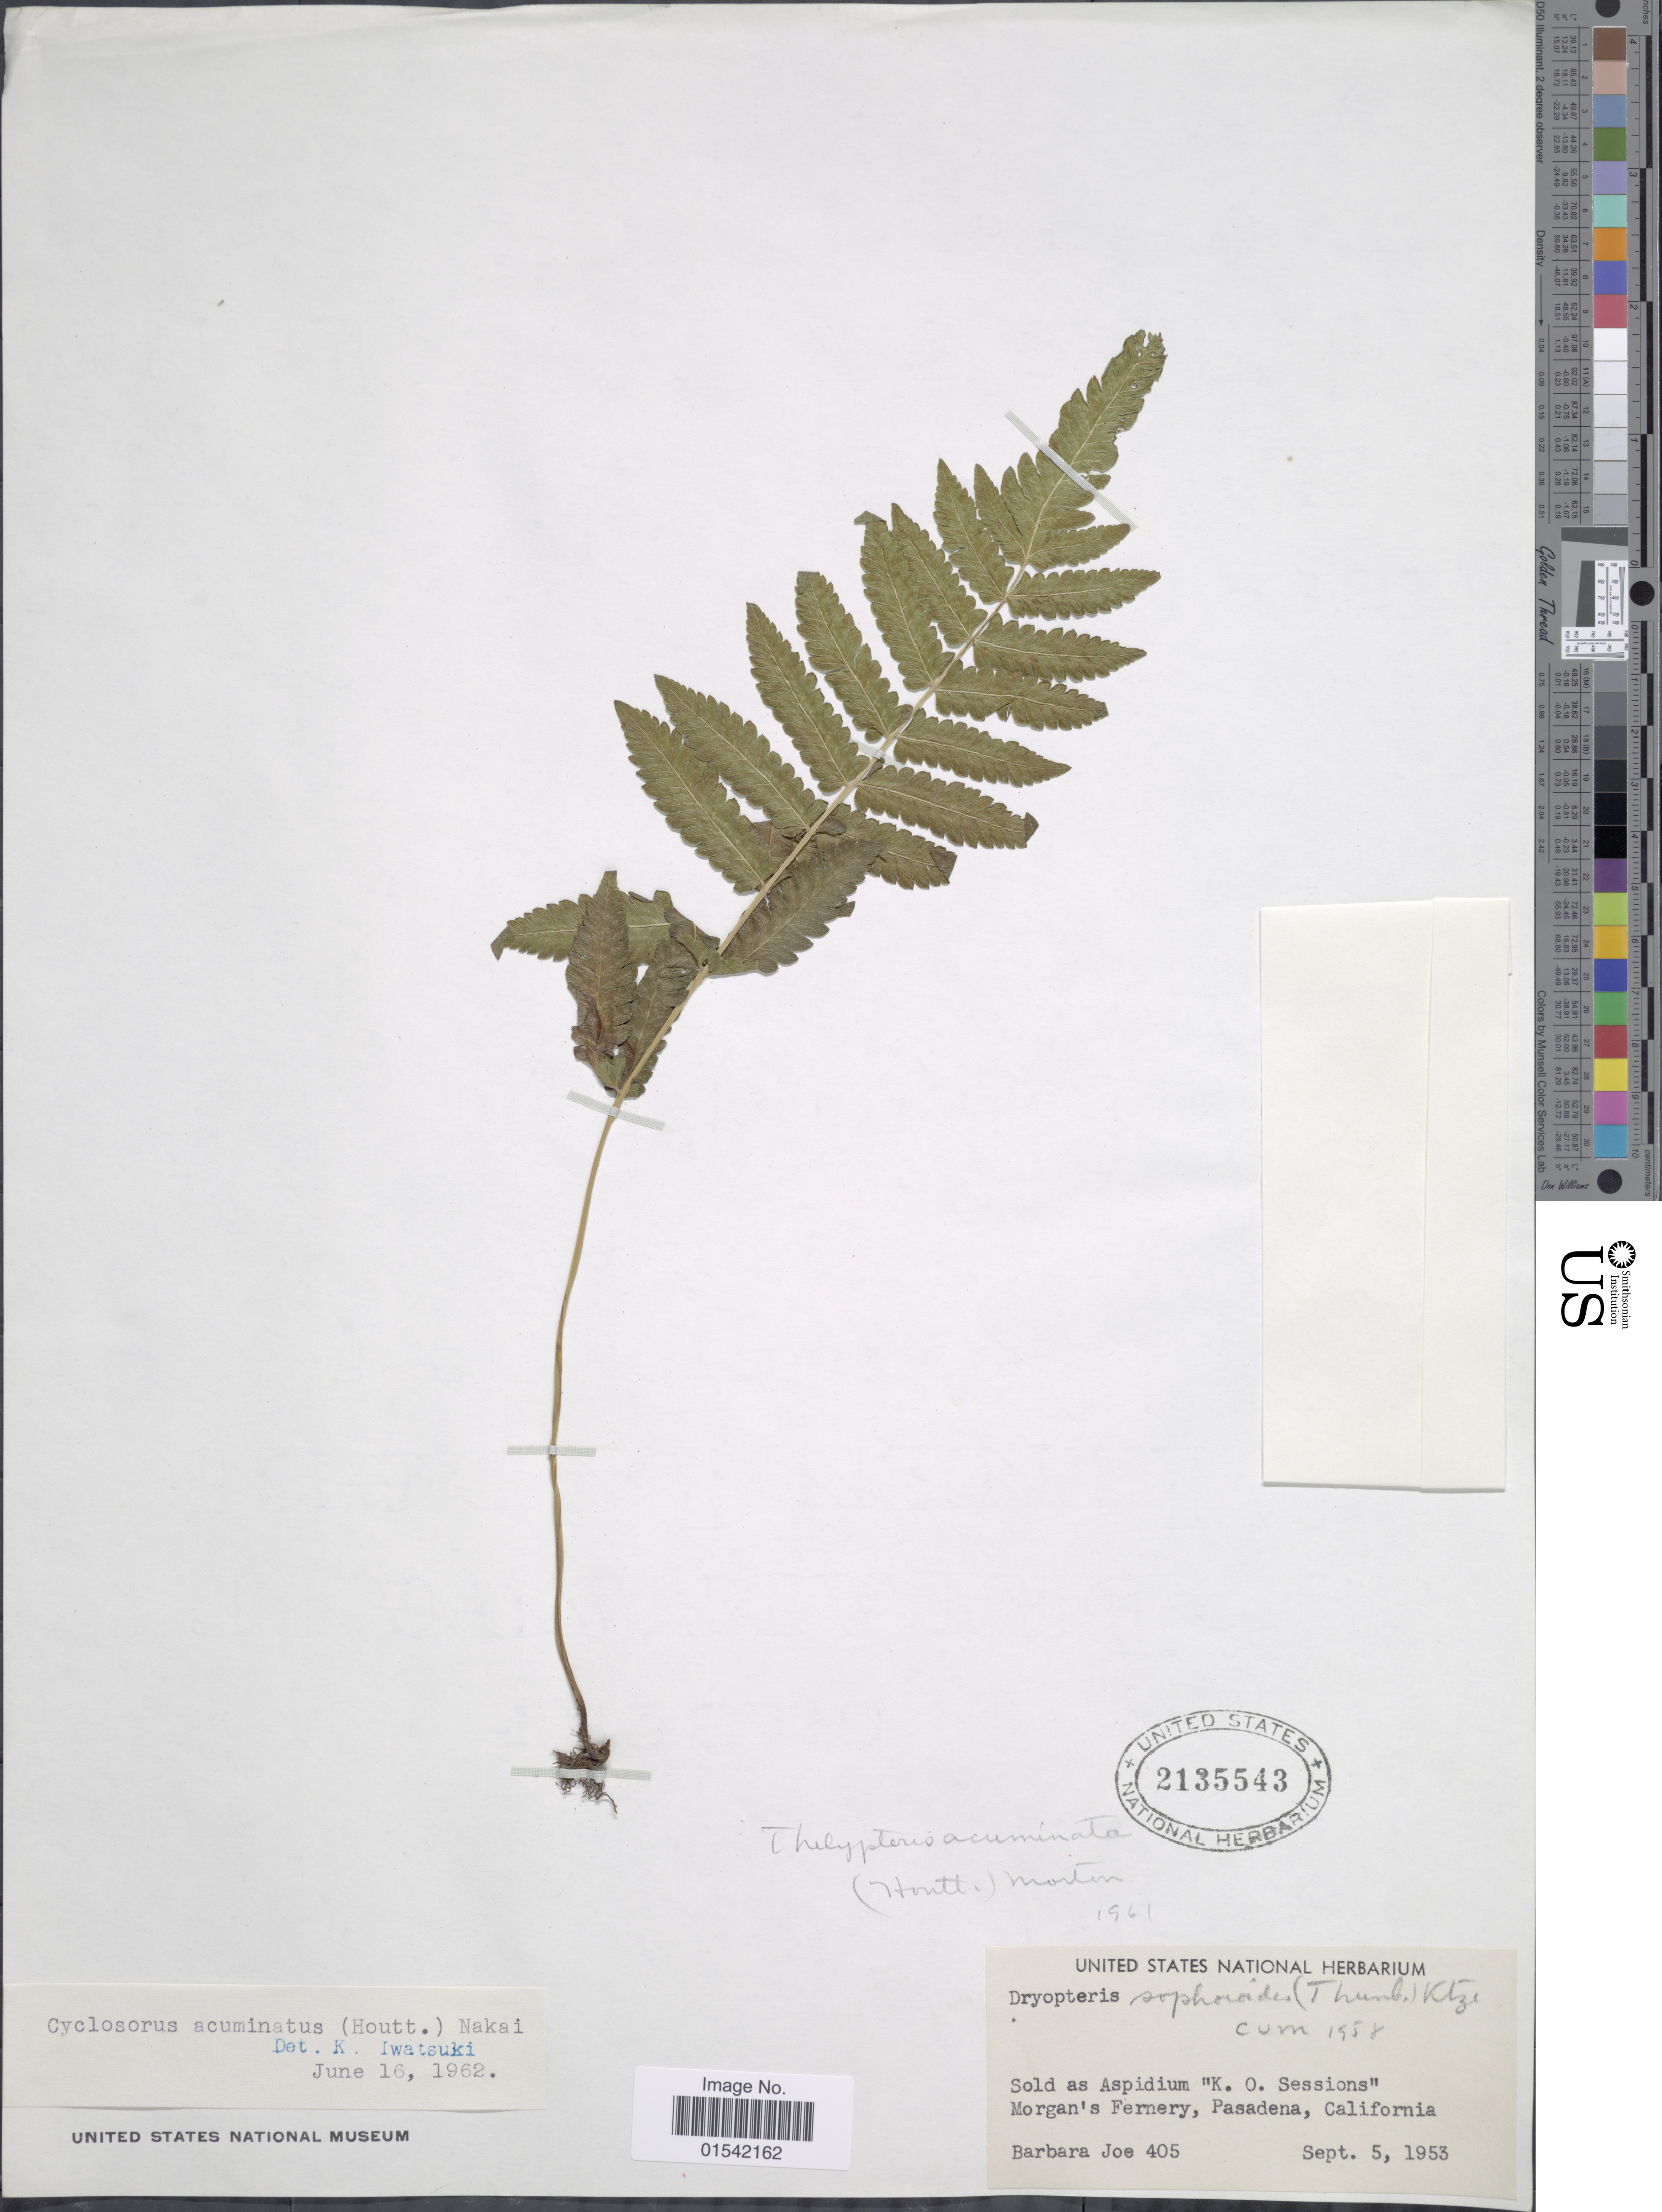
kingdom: Plantae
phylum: Tracheophyta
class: Polypodiopsida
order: Polypodiales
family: Thelypteridaceae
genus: Cyclosorus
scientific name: Cyclosorus acuminatus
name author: (Houtt.) Nakai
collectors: B. Joe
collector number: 405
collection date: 1953-09-05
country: United States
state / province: California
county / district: Los Angeles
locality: Morgan's Fernery, Pasadena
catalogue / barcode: US 2135543